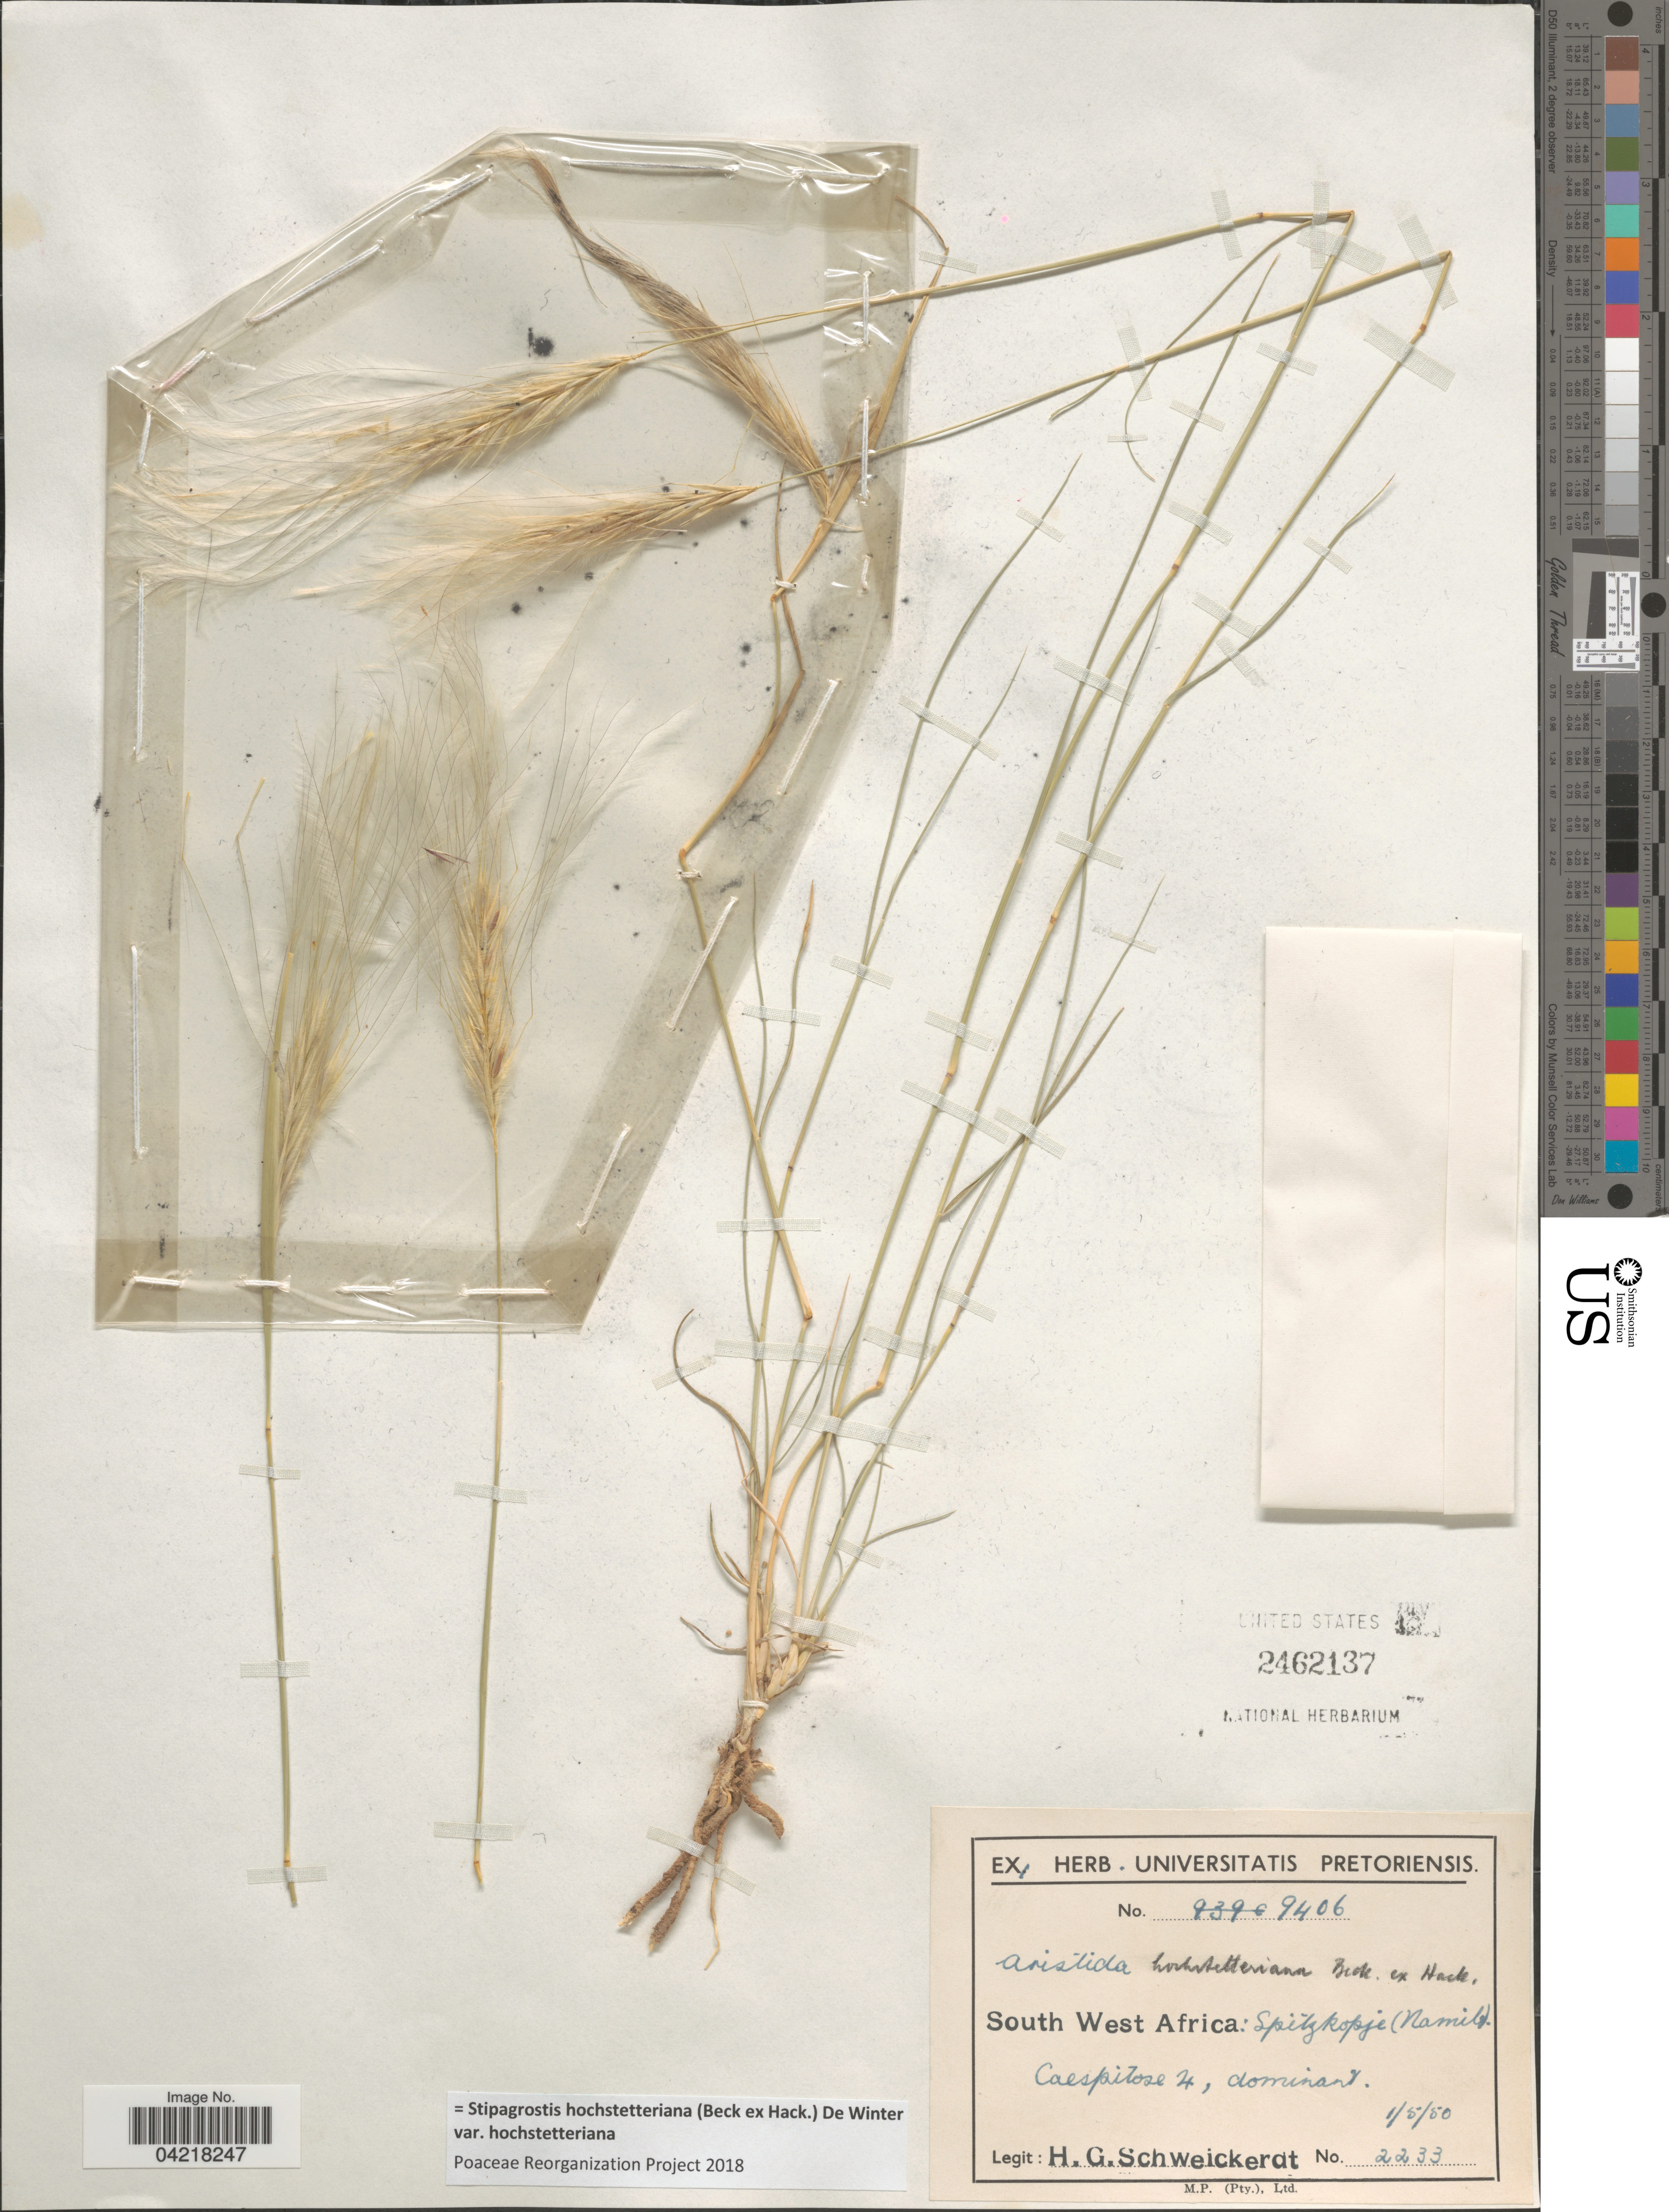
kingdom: Plantae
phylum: Tracheophyta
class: Liliopsida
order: Poales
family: Poaceae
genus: Stipagrostis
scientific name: Stipagrostis hochstetterana var. hochstetterana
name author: (Beck & Hack.) De Winter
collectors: H. Schweickerdt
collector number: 2233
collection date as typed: Transcribed d/m/y: 1/5/50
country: Namibia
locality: South West Africa: Spitzkopje (Namib).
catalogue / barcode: US 2462137